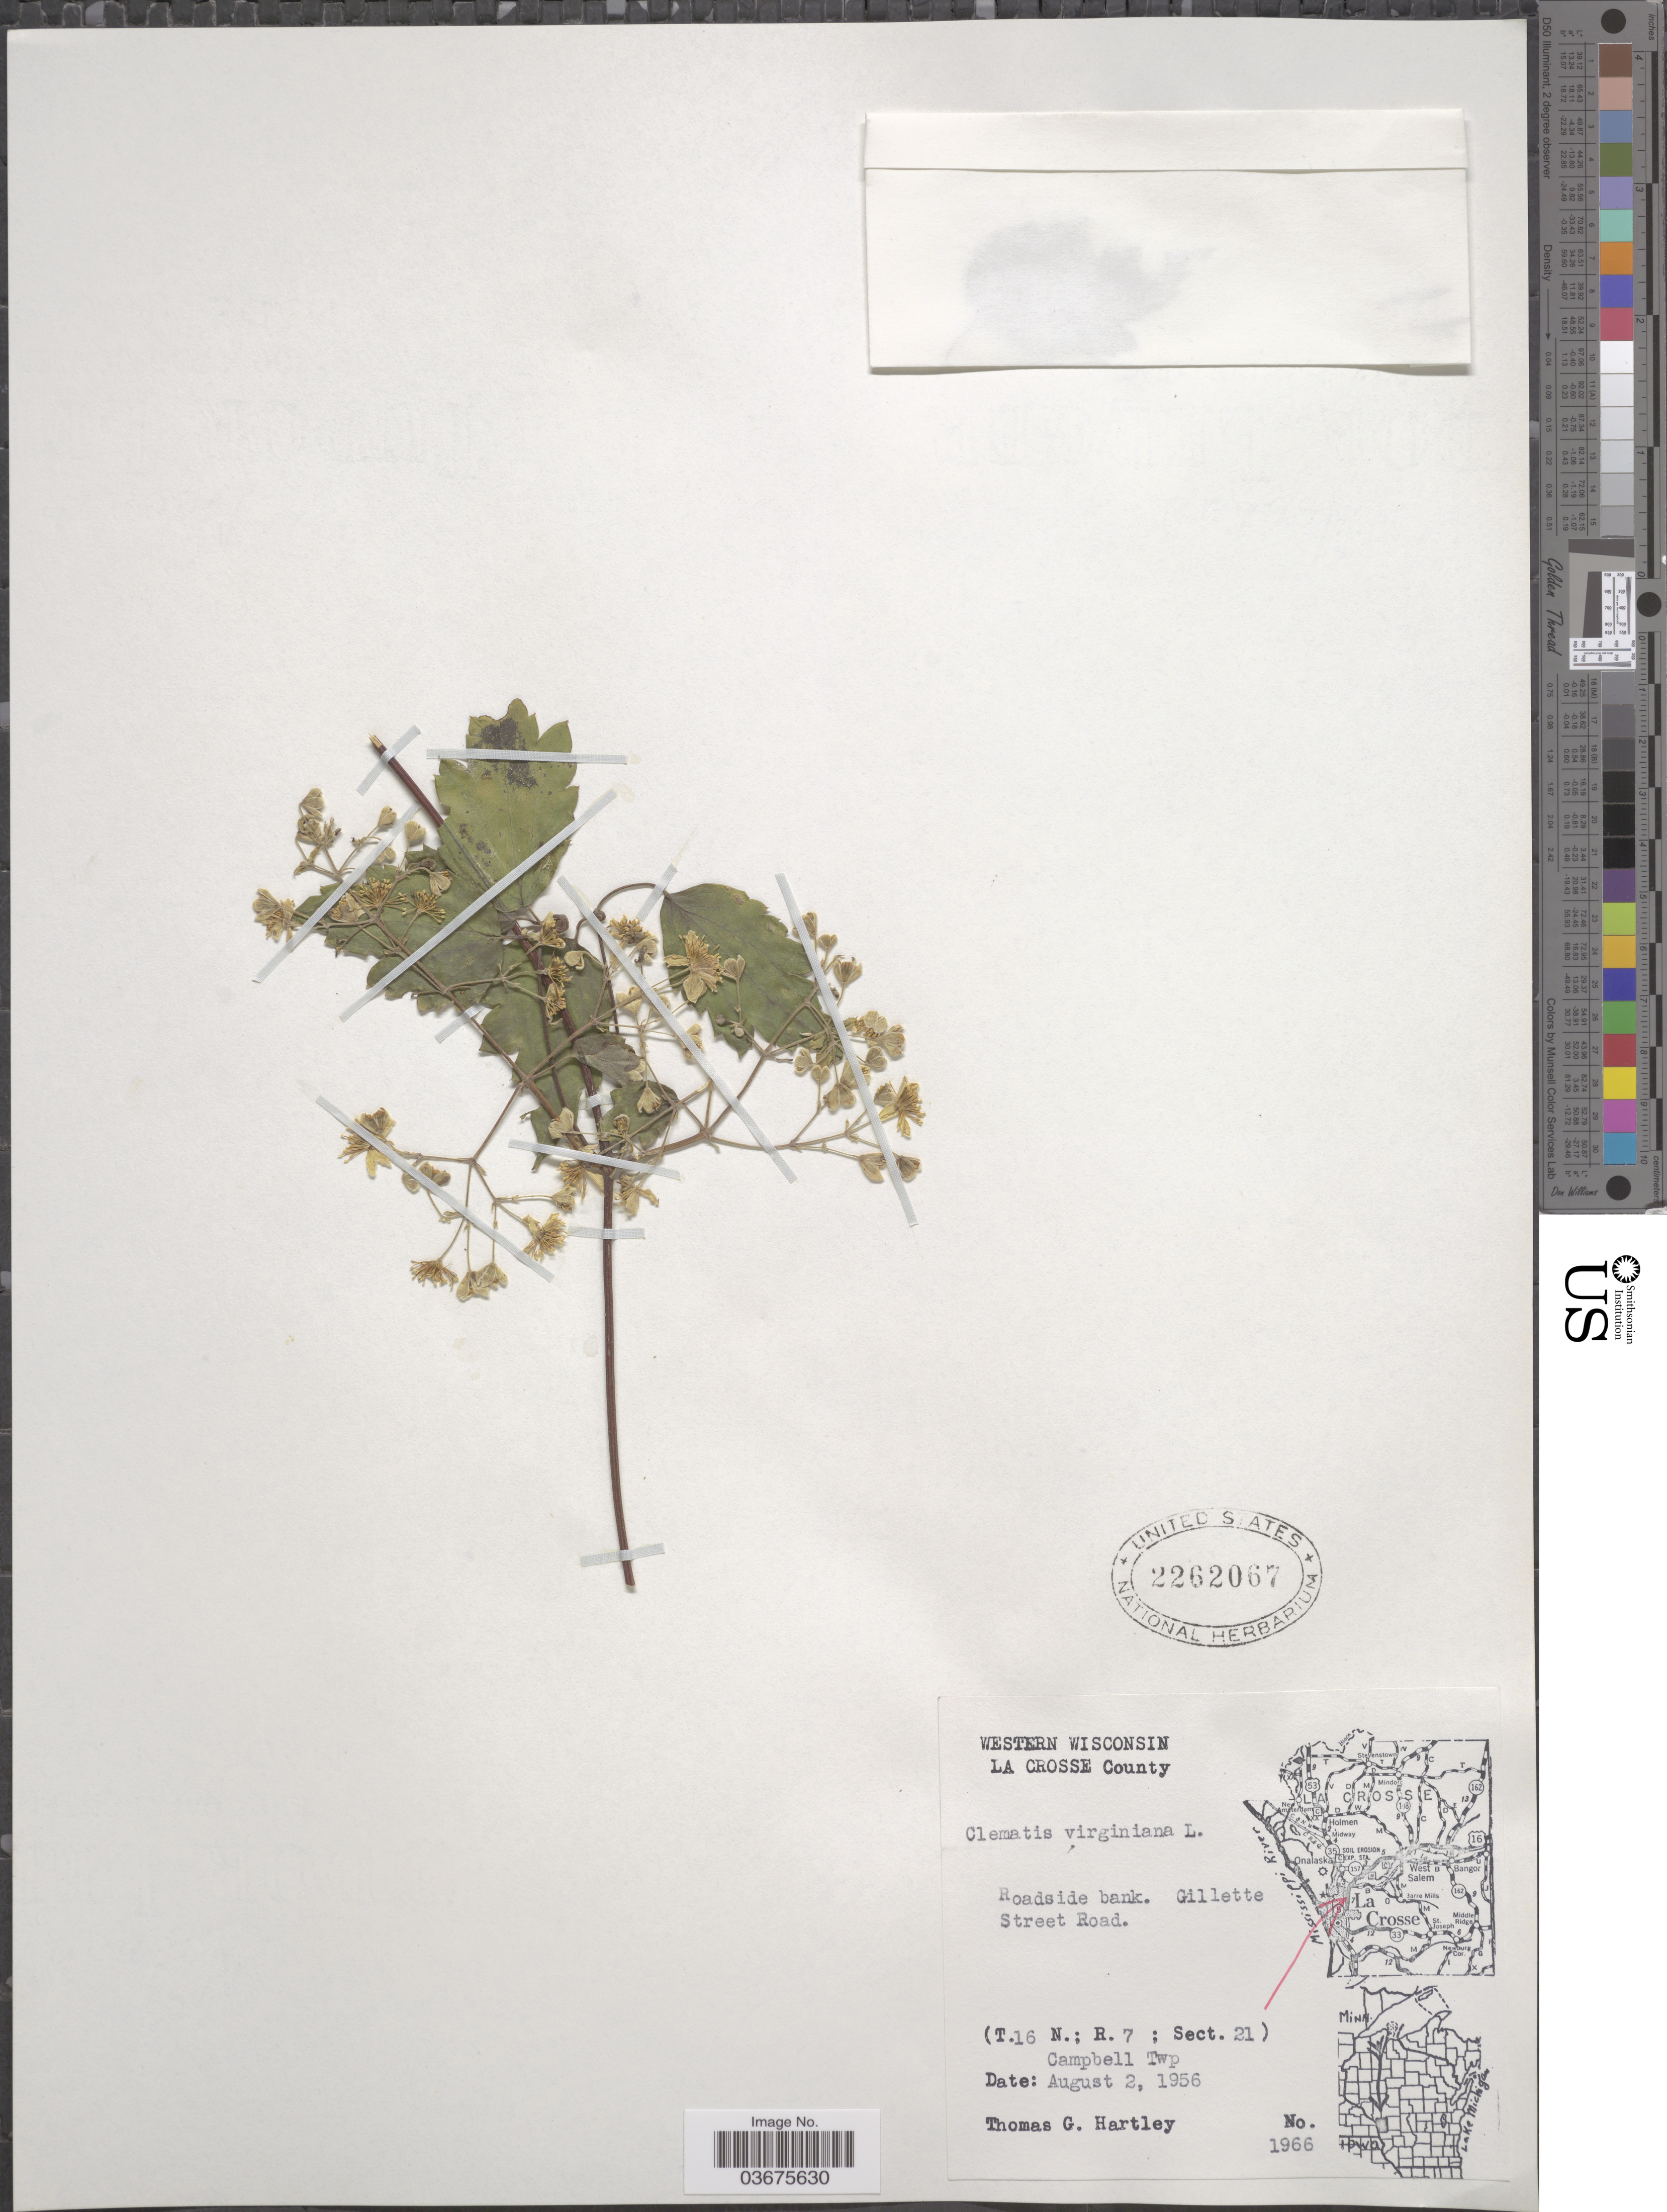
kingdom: Plantae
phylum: Tracheophyta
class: Magnoliopsida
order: Ranunculales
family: Ranunculaceae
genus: Clematis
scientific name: Clematis virginiana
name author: L.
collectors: T. G. Hartley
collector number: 1966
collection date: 1956-08-02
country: United States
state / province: Wisconsin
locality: Western Wisconsin. La Crosse County. Roadside bank. Gillette Street Road. (T.16 N.; R.7 ; Sect. 21) Campbell Twp.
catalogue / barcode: US 2262067